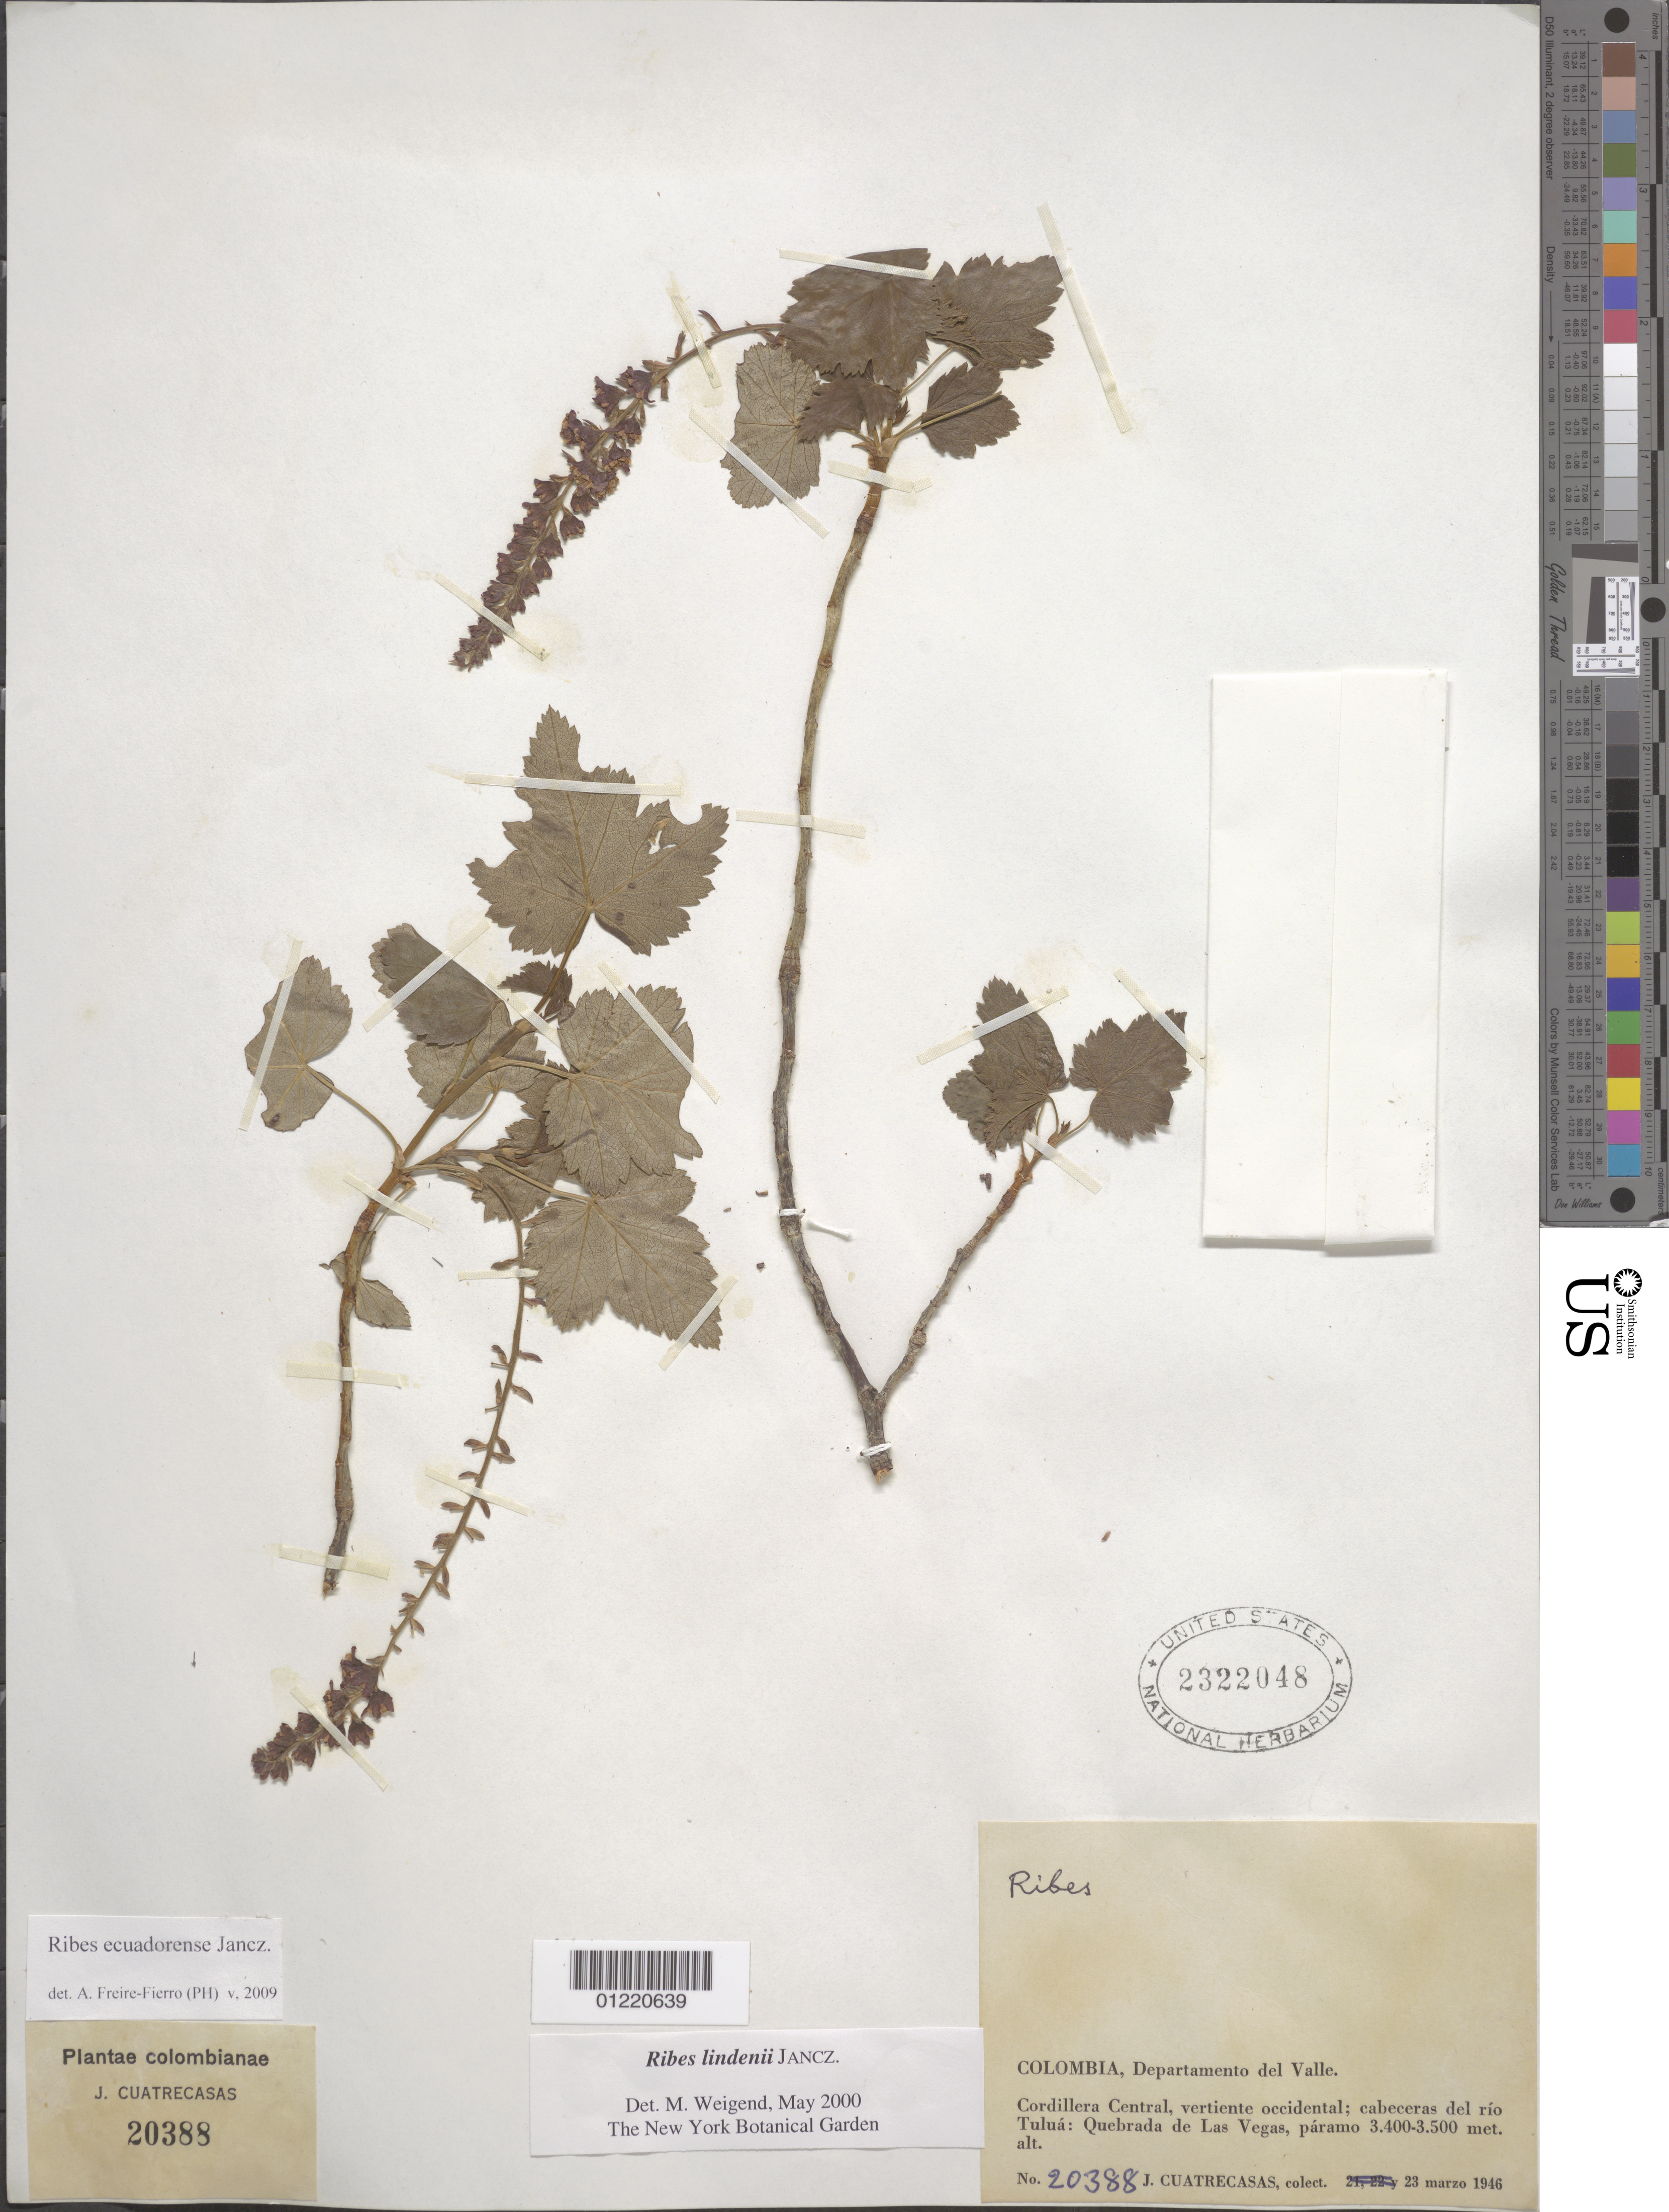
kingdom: Plantae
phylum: Tracheophyta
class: Magnoliopsida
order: Saxifragales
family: Grossulariaceae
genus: Ribes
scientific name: Ribes ecuadorense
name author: Jancz.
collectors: J. Cuatrecasas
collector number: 20338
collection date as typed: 23 Mar 1946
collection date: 1946-03-23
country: Colombia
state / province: Valle del Cauca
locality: Cordillera Central; Vertiente Occidental; cabeceras del río Tuluá: Quebrada de Las Vegas, páramo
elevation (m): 3400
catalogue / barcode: US 2322048